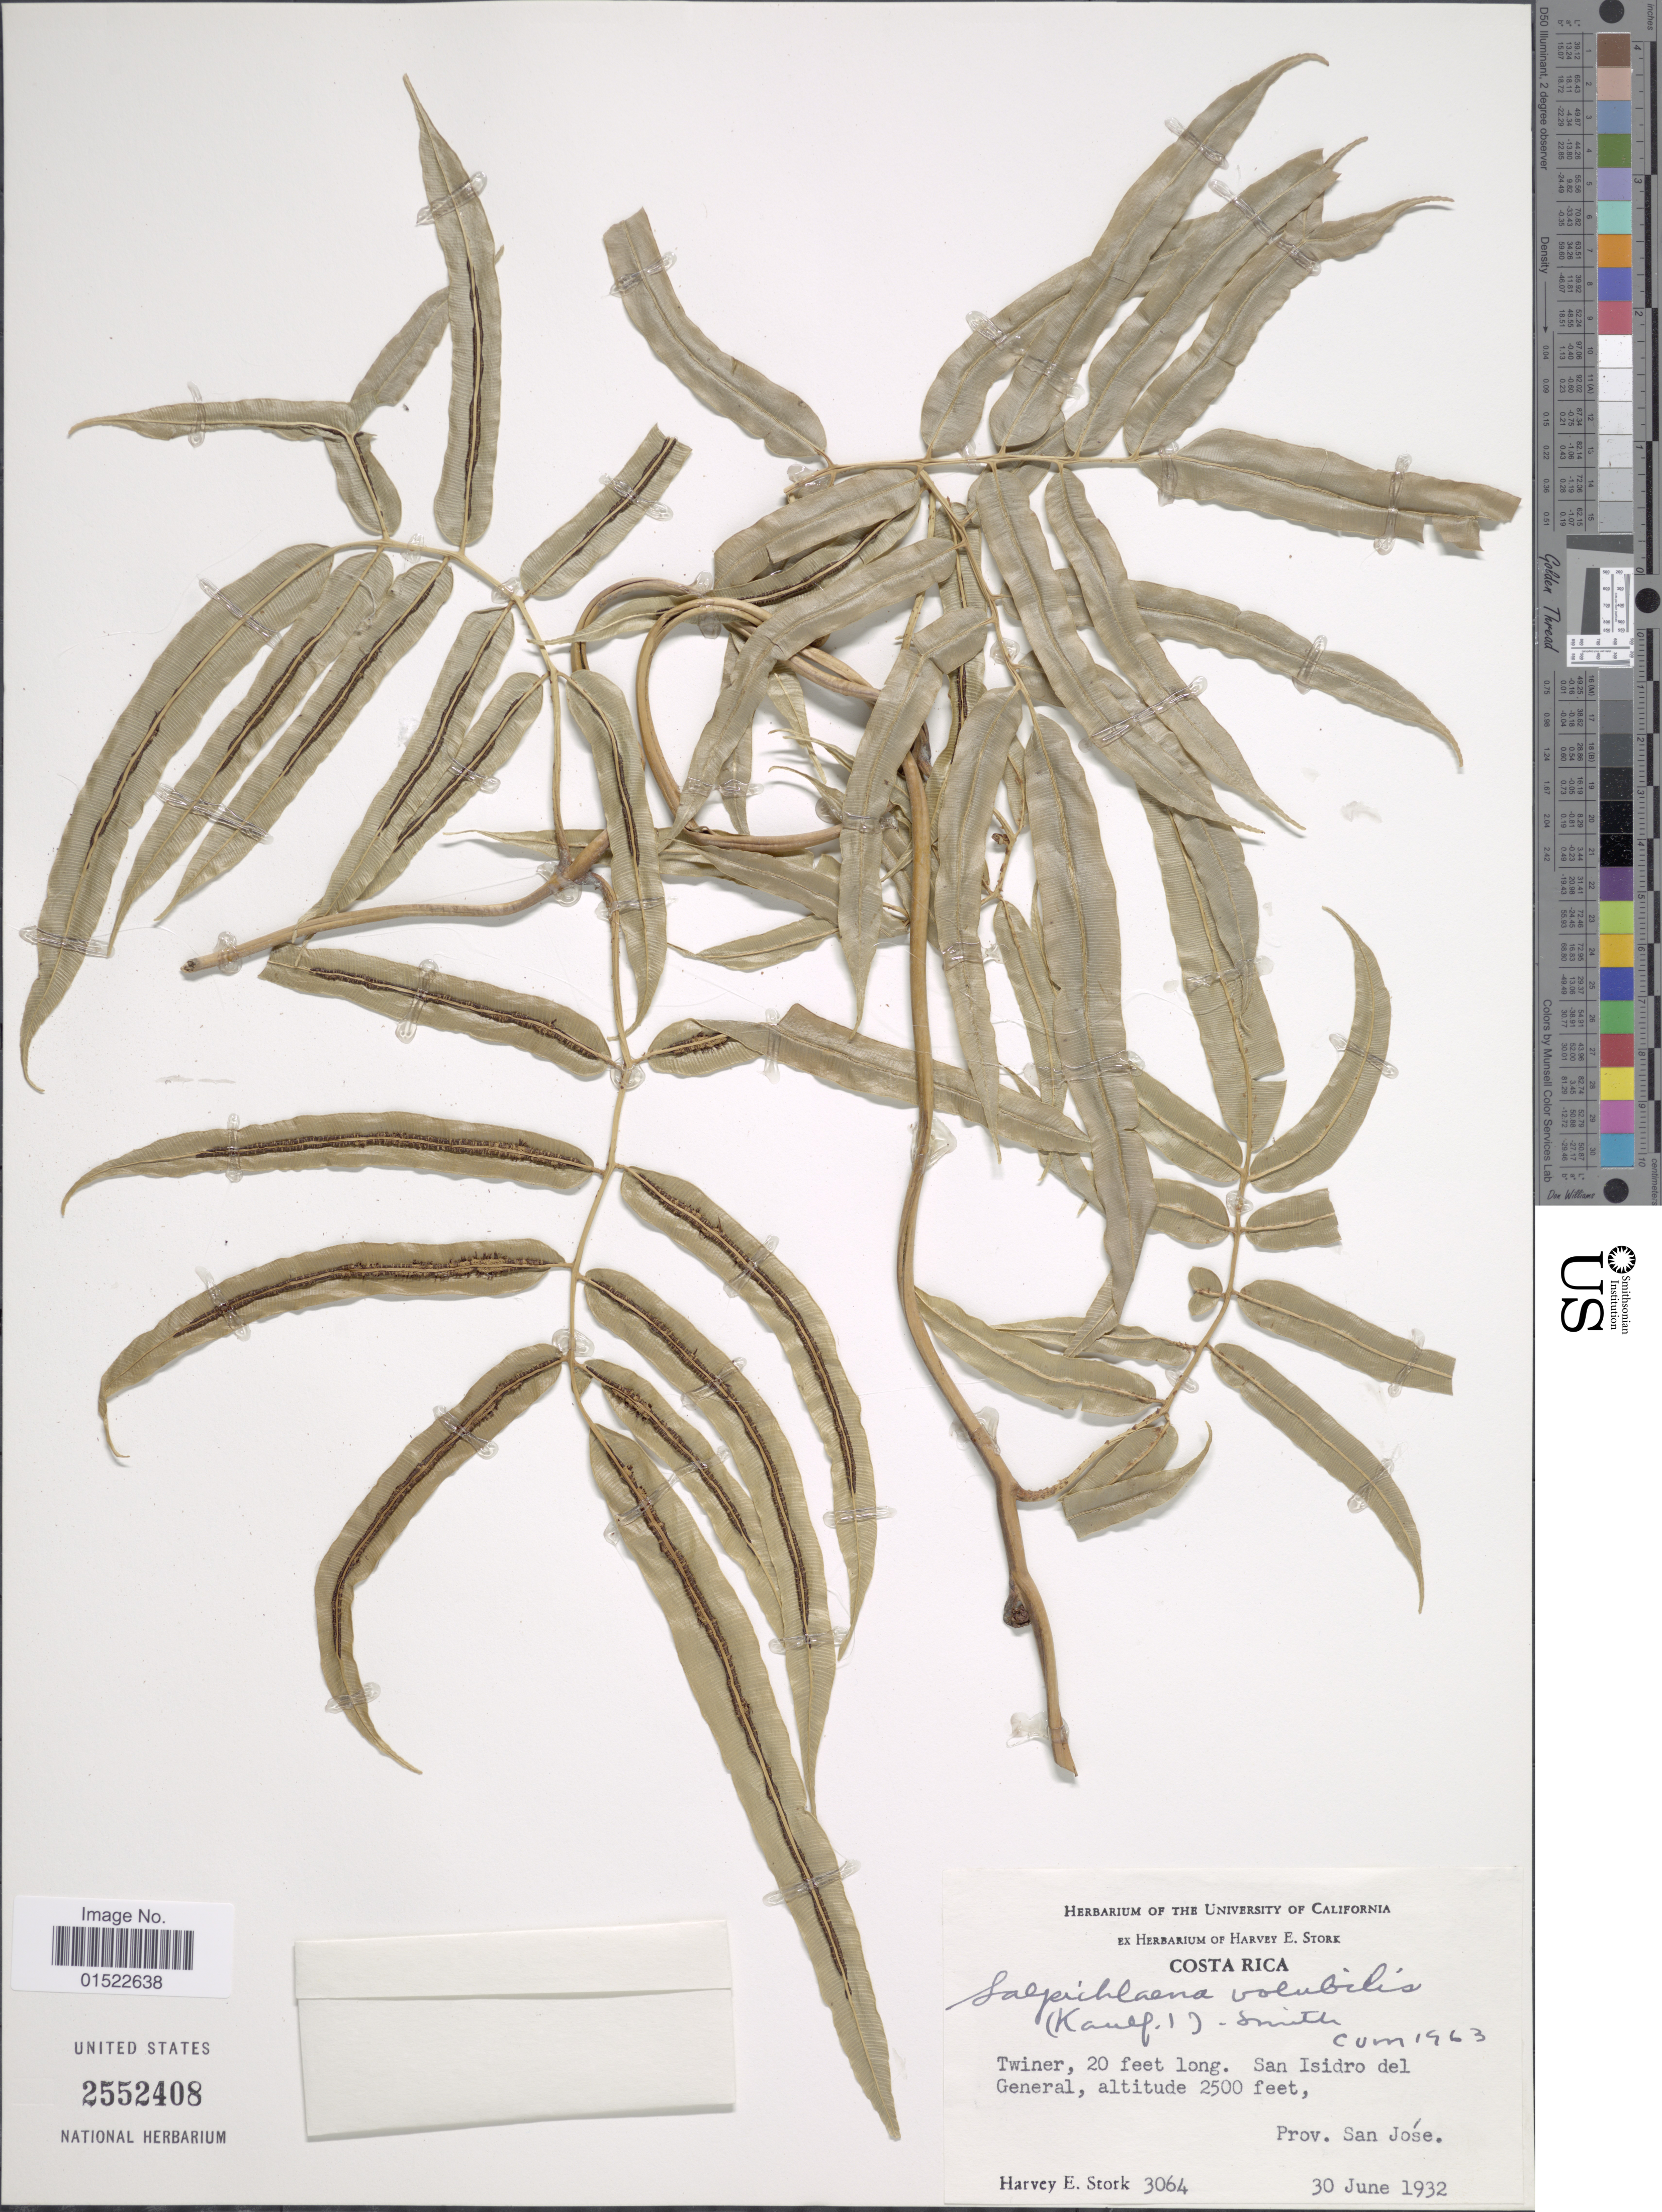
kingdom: Plantae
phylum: Tracheophyta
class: Polypodiopsida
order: Polypodiales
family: Blechnaceae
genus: Salpichlaena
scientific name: Salpichlaena volubilis subsp. volubilis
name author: (Kaulf.) J. Sm.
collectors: H. E. Stork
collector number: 3064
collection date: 1932-06-30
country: Costa Rica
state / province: San José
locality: San Isidro del General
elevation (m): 762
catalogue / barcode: US 2552408